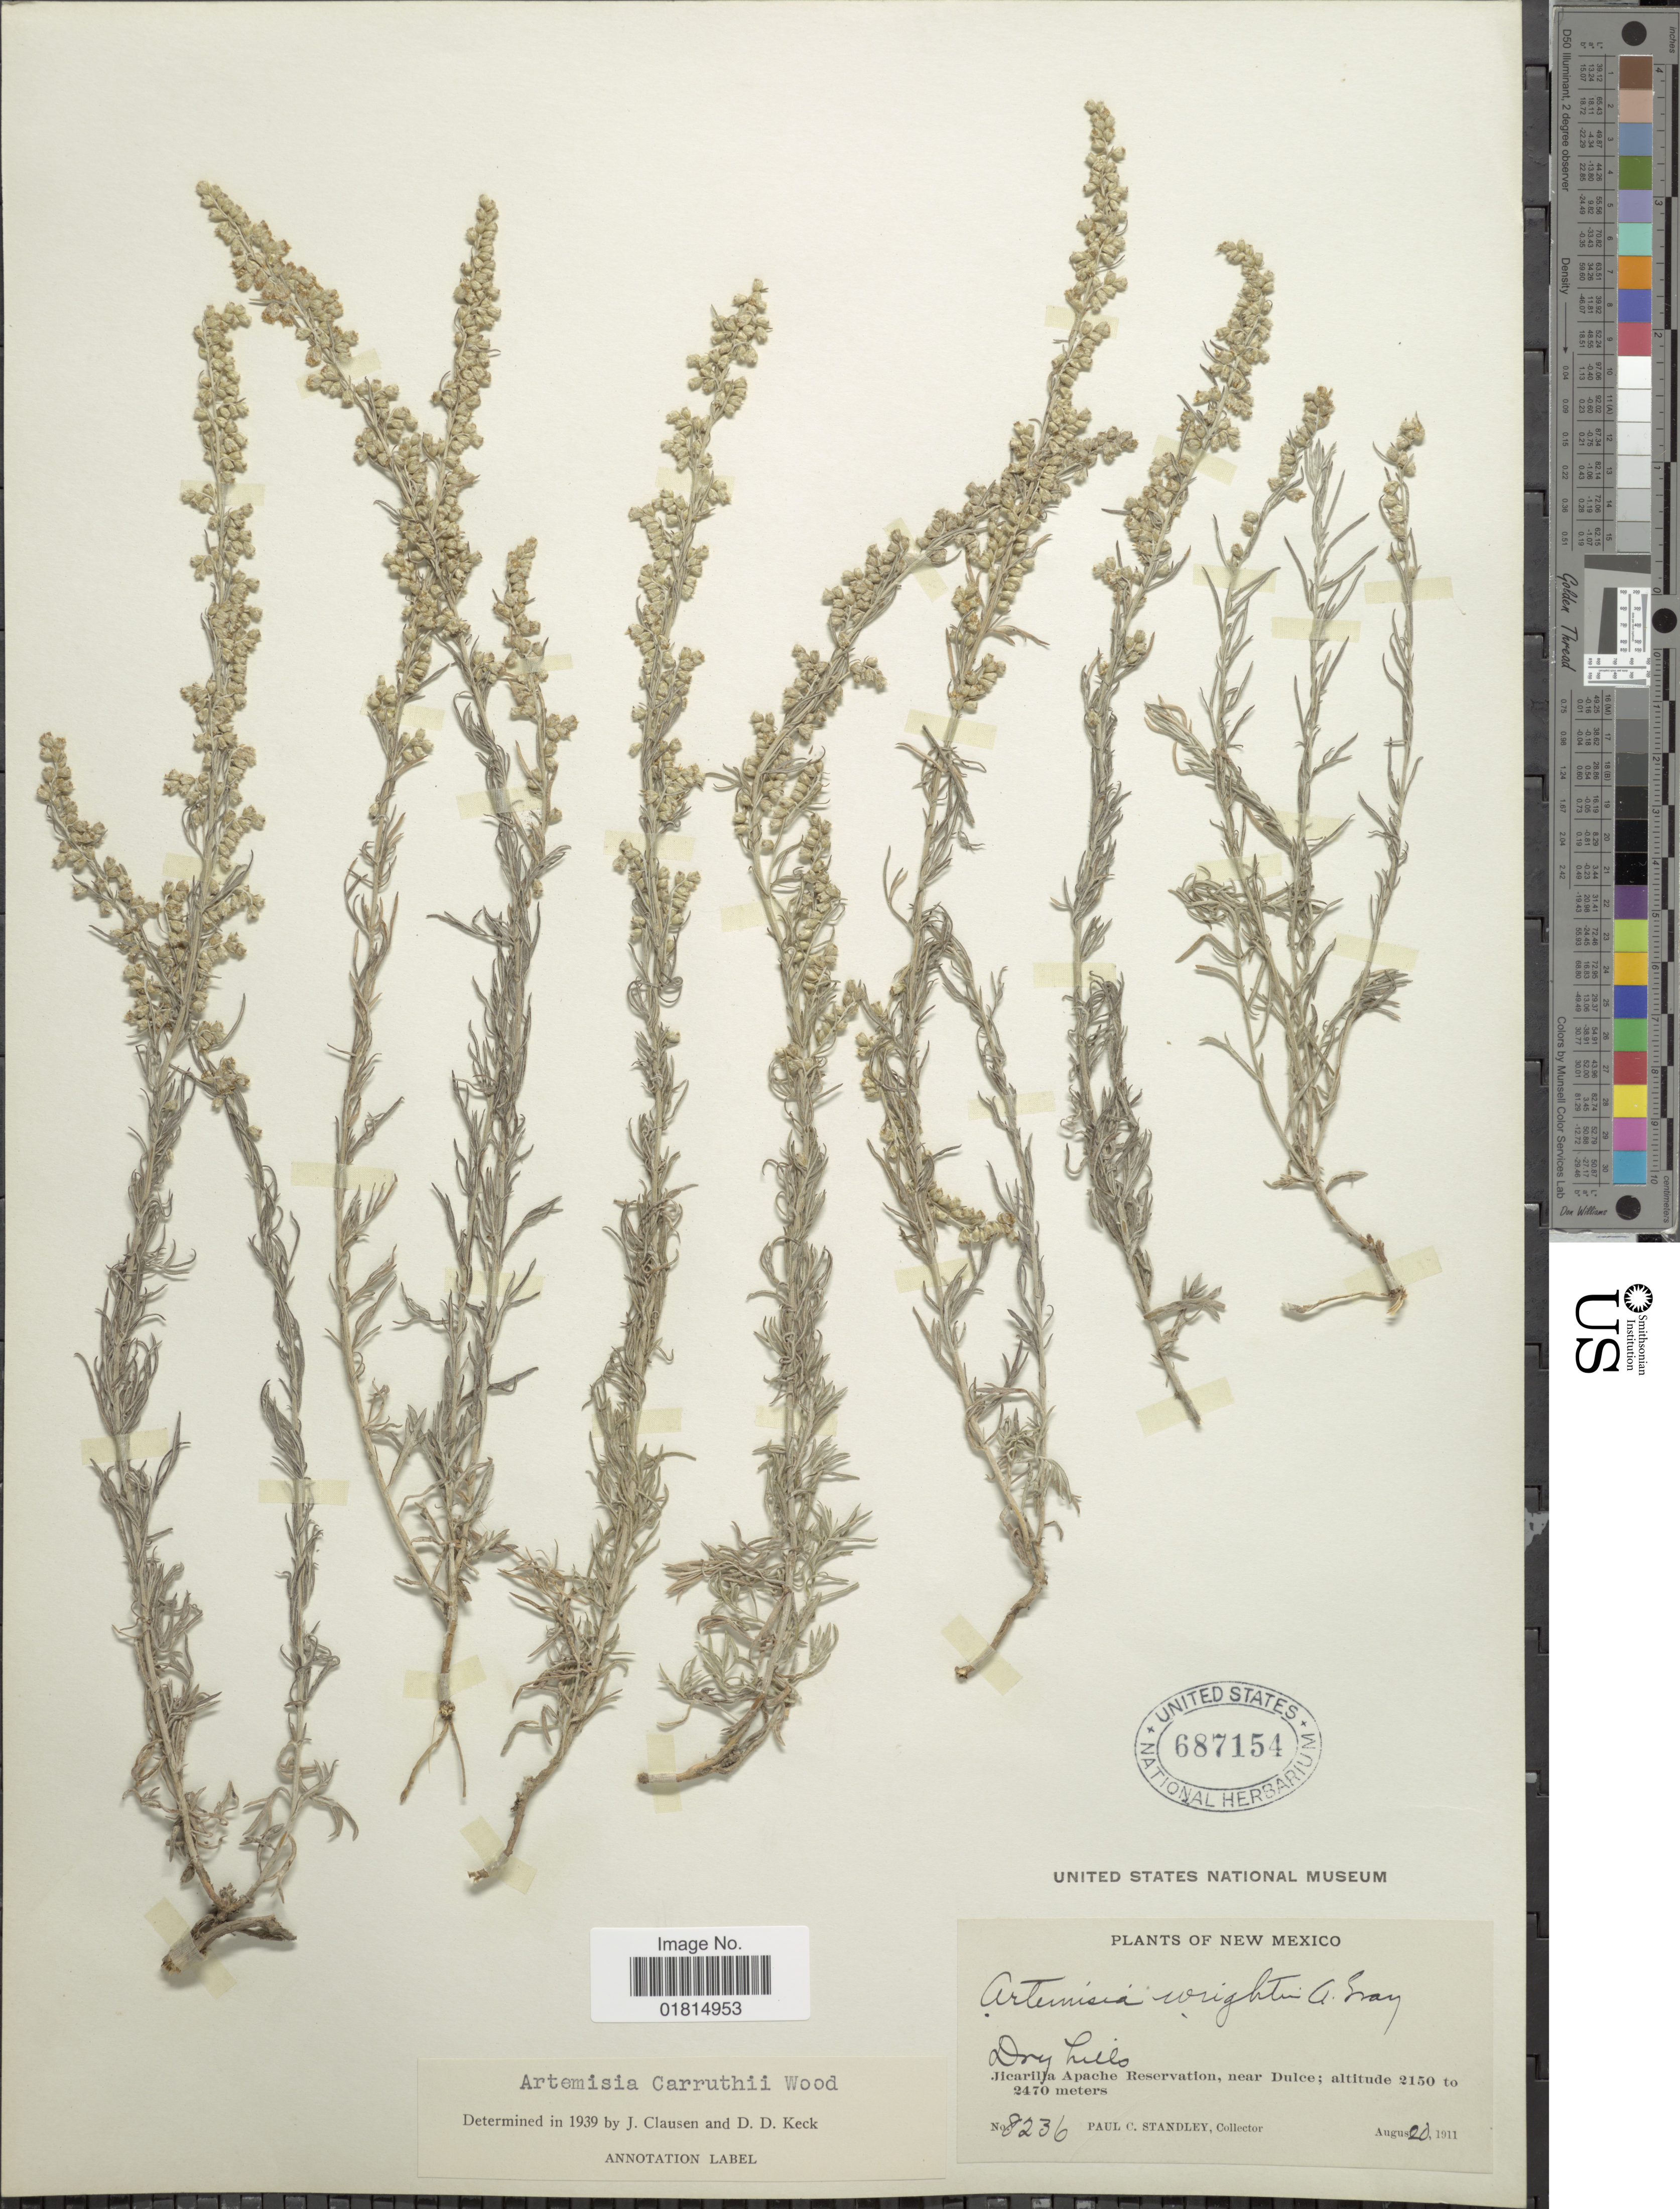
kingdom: Plantae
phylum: Tracheophyta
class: Magnoliopsida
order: Asterales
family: Asteraceae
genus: Artemisia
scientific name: Artemisia carruthii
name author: Alph. Wood ex Carruth.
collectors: P. C. Standley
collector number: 8236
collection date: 1911-08-20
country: United States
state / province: New Mexico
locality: Dry hills. Jicarilla Apache Reservation, near Dulce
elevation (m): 2150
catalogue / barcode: US 687154